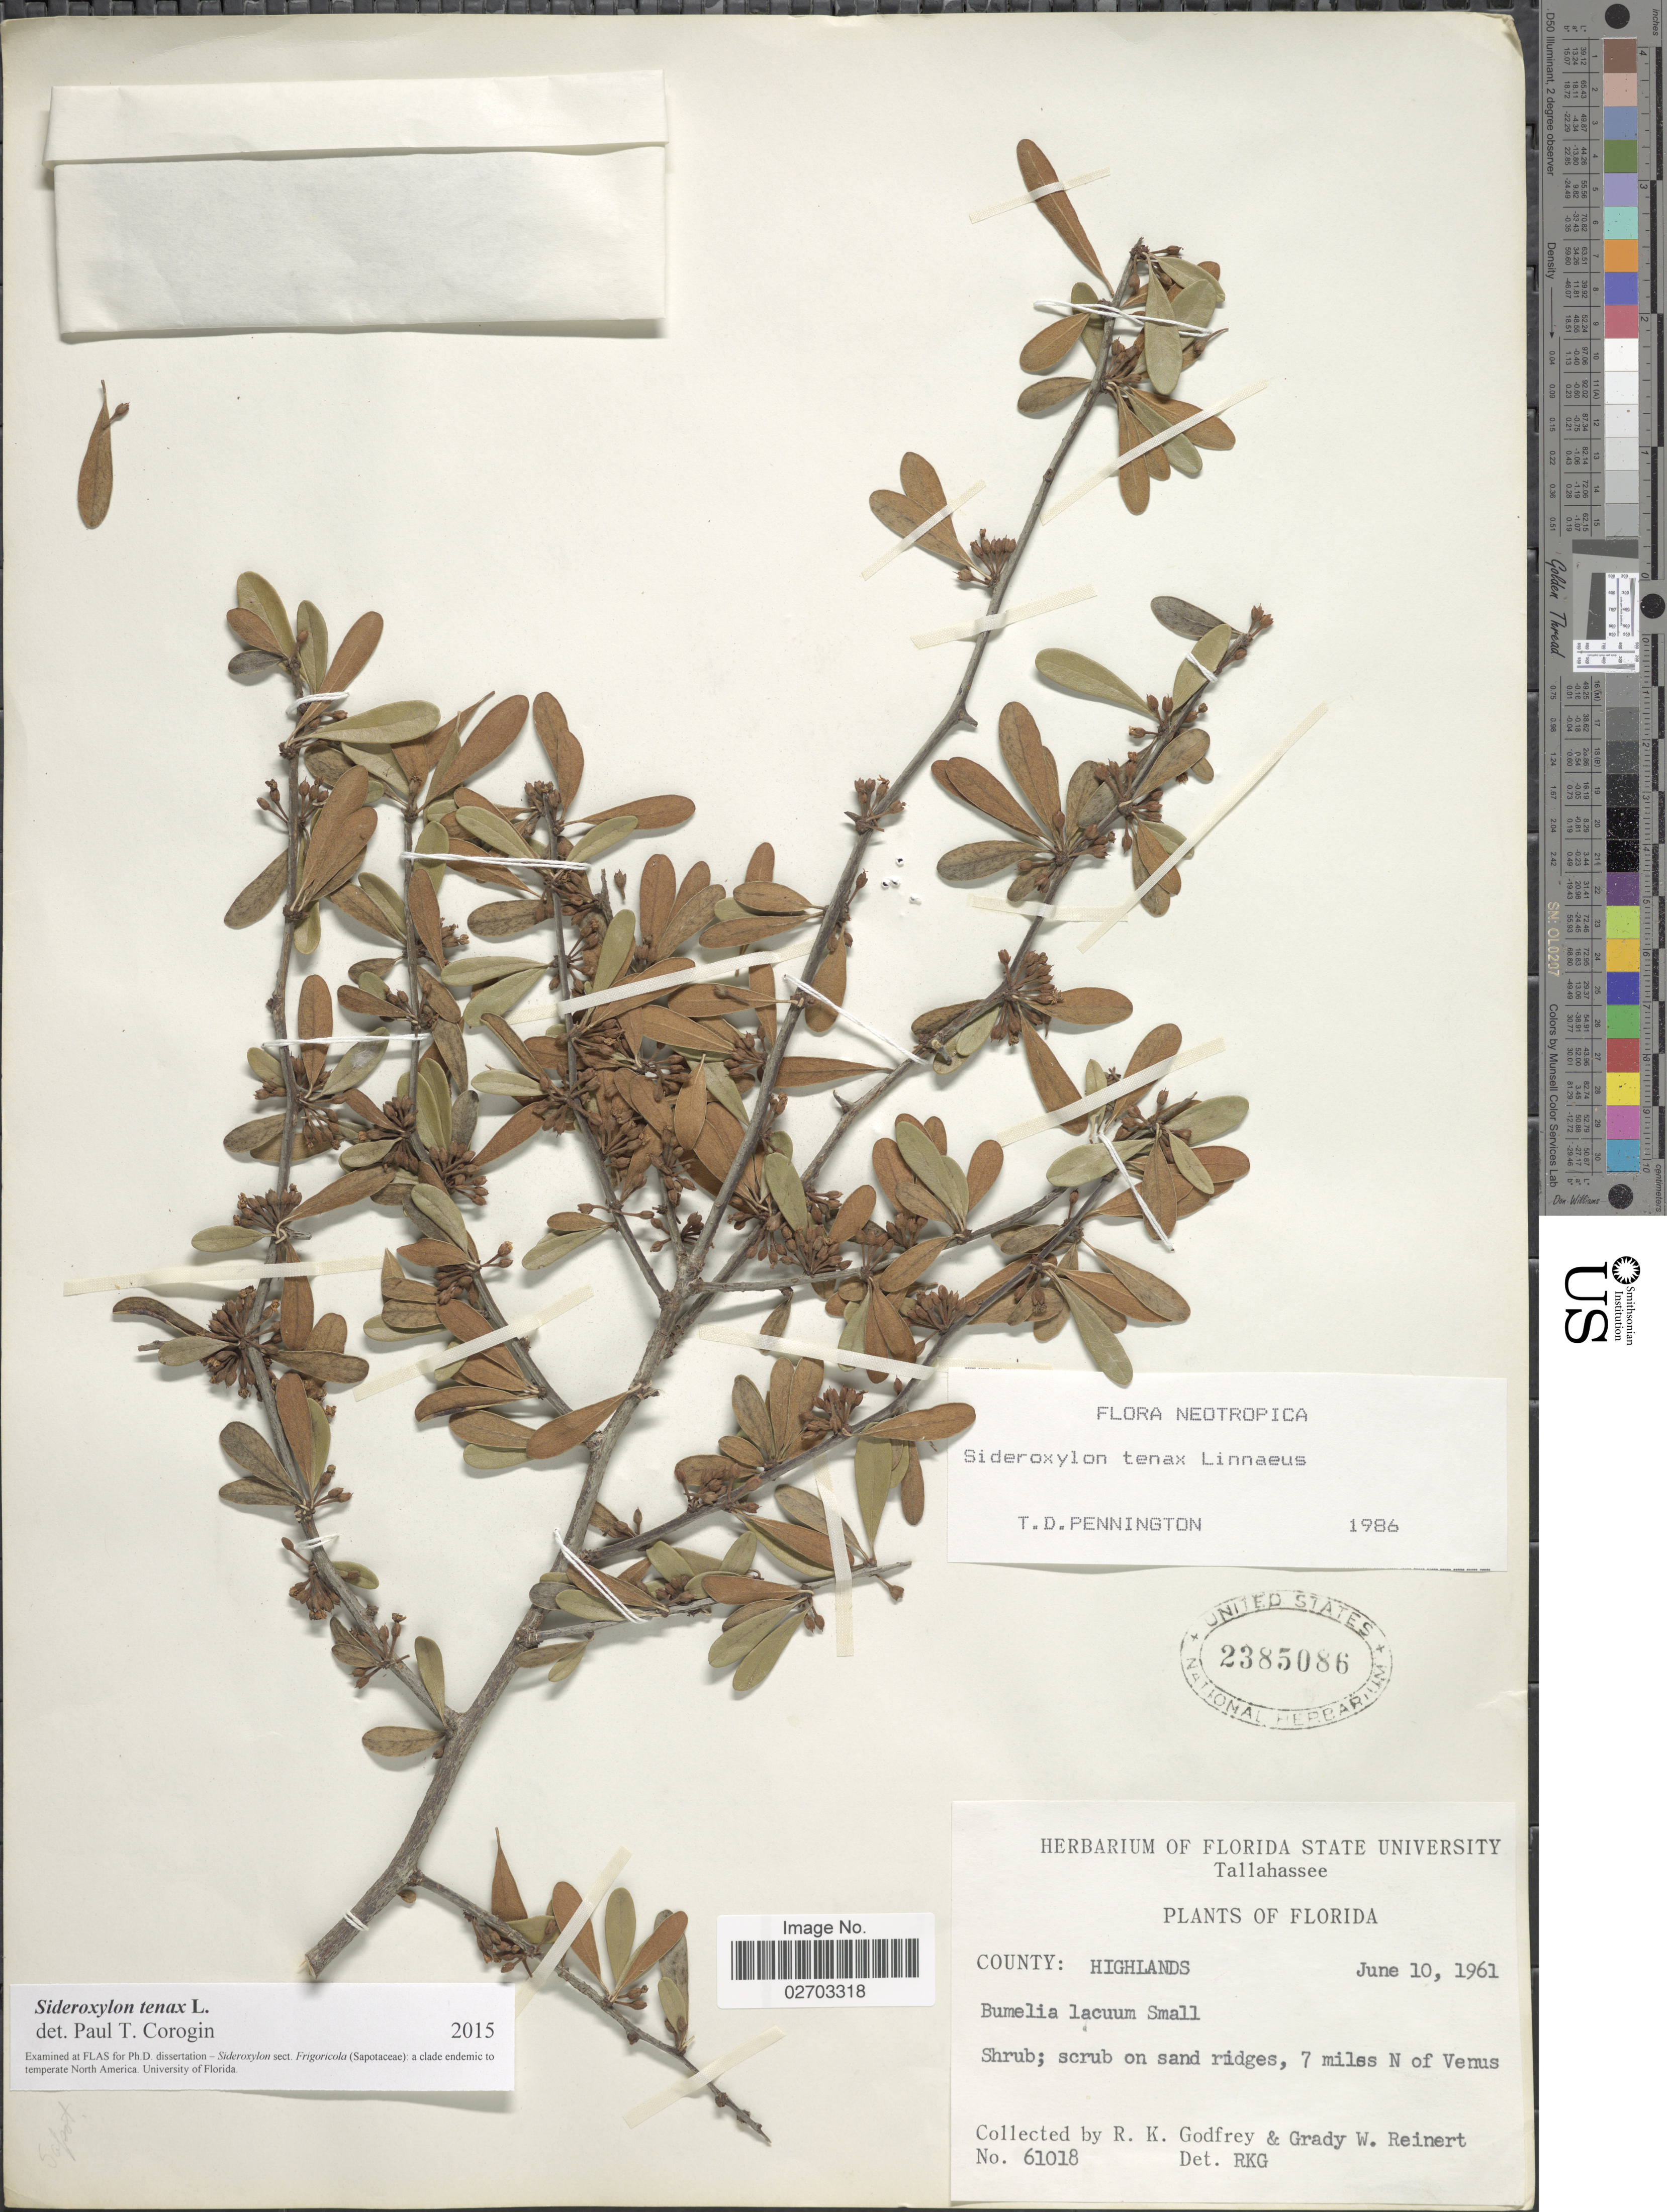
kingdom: Plantae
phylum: Tracheophyta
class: Magnoliopsida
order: Ericales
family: Sapotaceae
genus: Sideroxylon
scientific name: Sideroxylon tenax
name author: L.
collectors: R. K. Godfrey & G. Reinert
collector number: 61018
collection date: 1961-06-10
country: United States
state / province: Florida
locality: County: Highlands, 7 miles N of Venus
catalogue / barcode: US 2385086